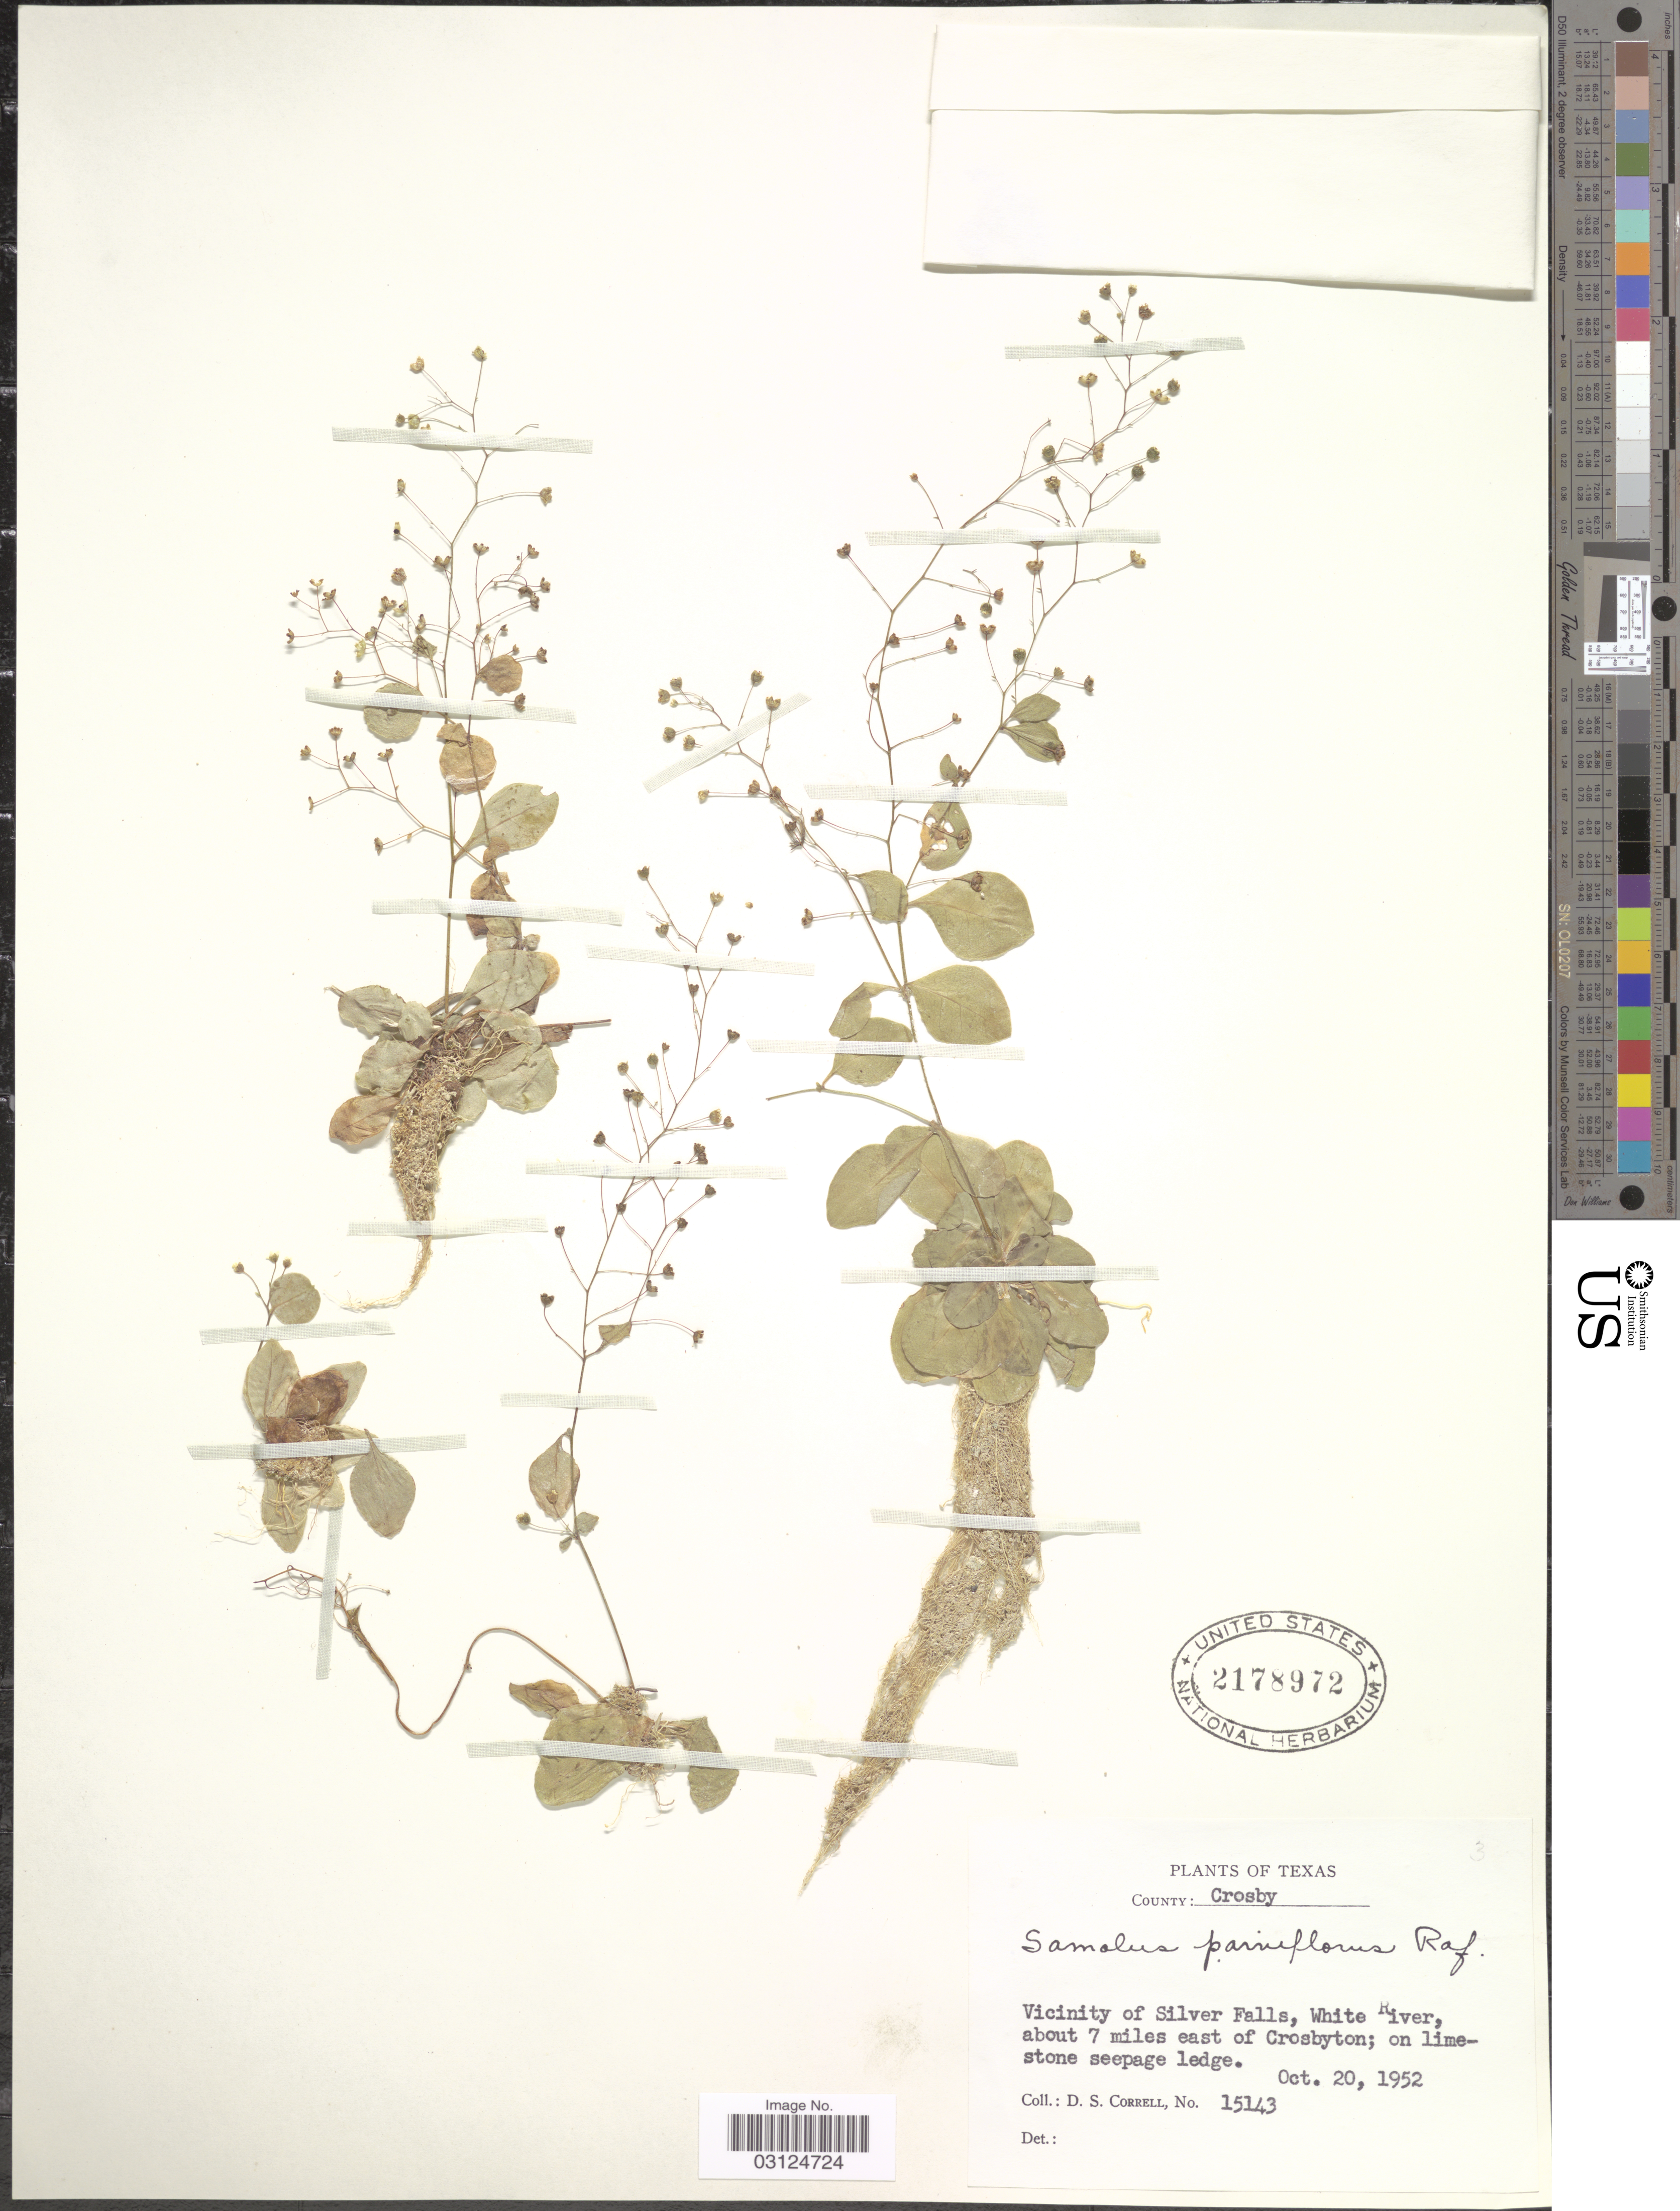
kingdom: Plantae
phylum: Tracheophyta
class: Magnoliopsida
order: Ericales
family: Primulaceae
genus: Samolus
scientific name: Samolus parviflorus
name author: Raf.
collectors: D. S. Correll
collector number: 15143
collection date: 1952-10-20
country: United States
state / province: Texas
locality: County: Crosby. Vicinity of Silver Falls, White River, about 7 miles east of Crosbyton; on limestone seepage ledge.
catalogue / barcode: US 2178972